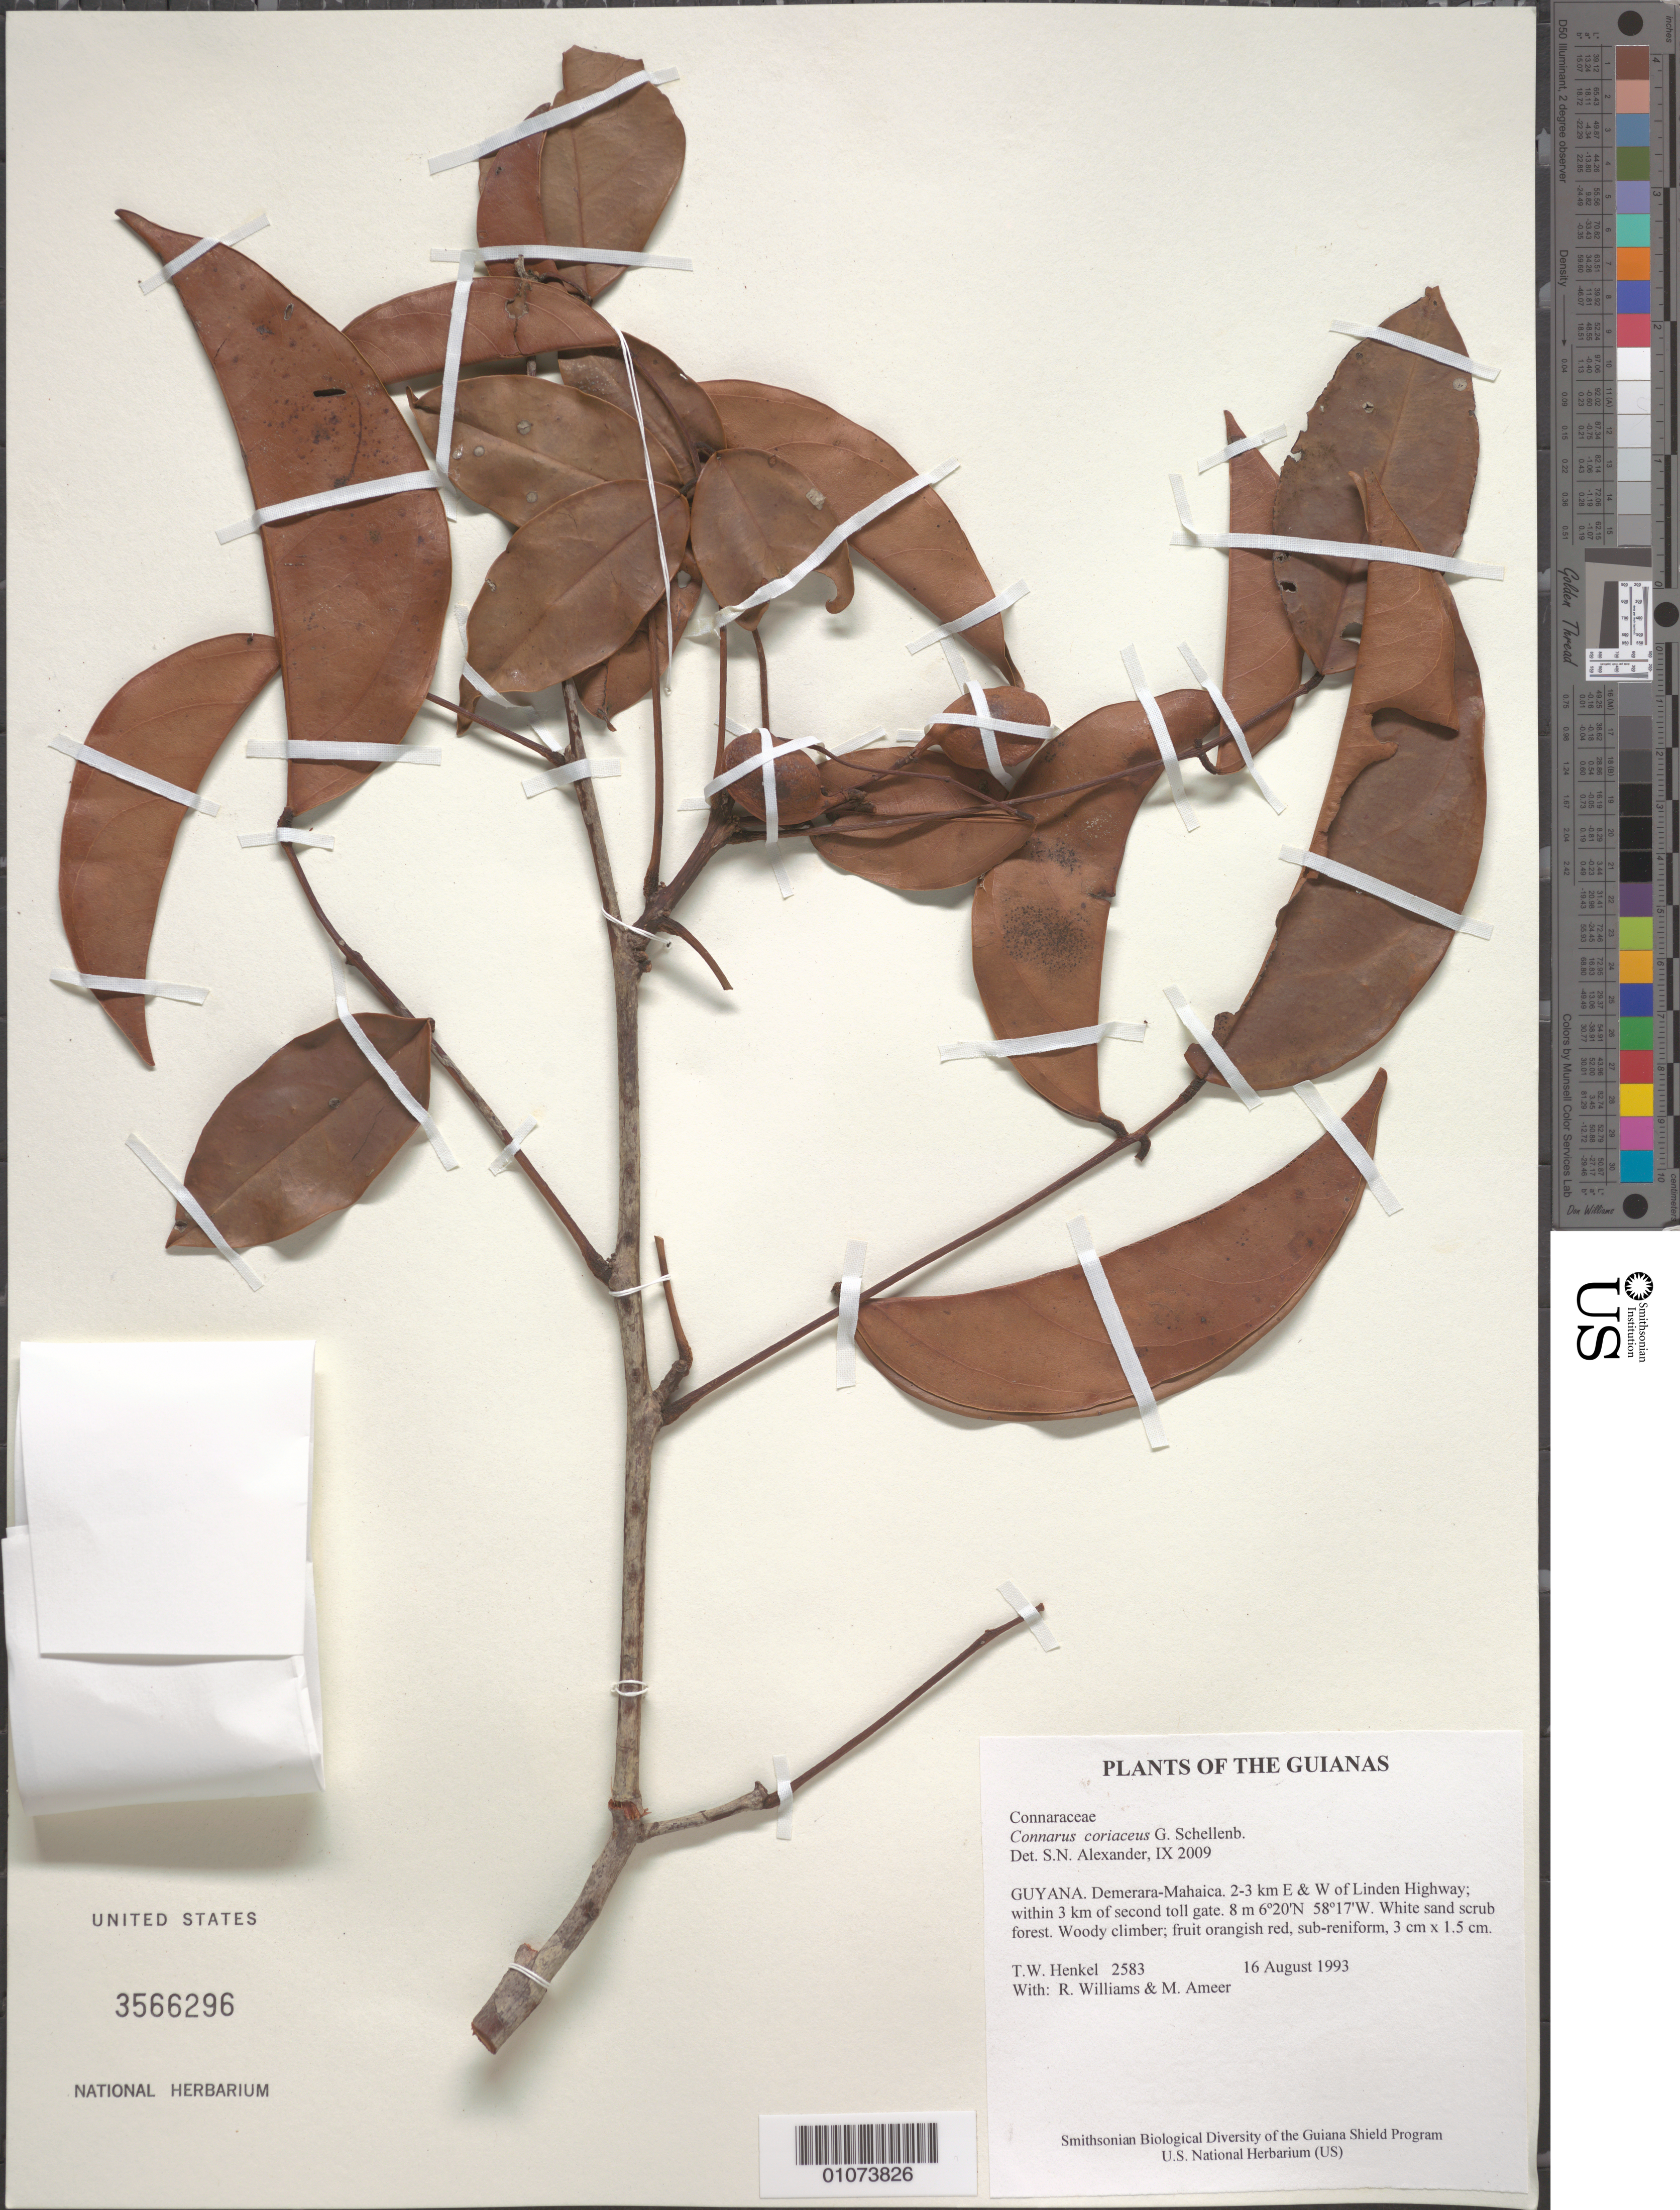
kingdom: Plantae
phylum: Tracheophyta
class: Magnoliopsida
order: Oxalidales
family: Connaraceae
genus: Connarus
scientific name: Connarus coriaceus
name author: G. Schellenb.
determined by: Alexander, S. N.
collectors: T. Henkel, R. Williams & M. Ameer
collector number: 2583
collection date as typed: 16 August 1993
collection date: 1993-08-16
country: Guyana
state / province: Demerara-Mahaica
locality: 2-3 km E & W of Linden Highway; within 3 km of second toll gate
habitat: White sand scrub forest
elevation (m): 8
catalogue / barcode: US 3566296